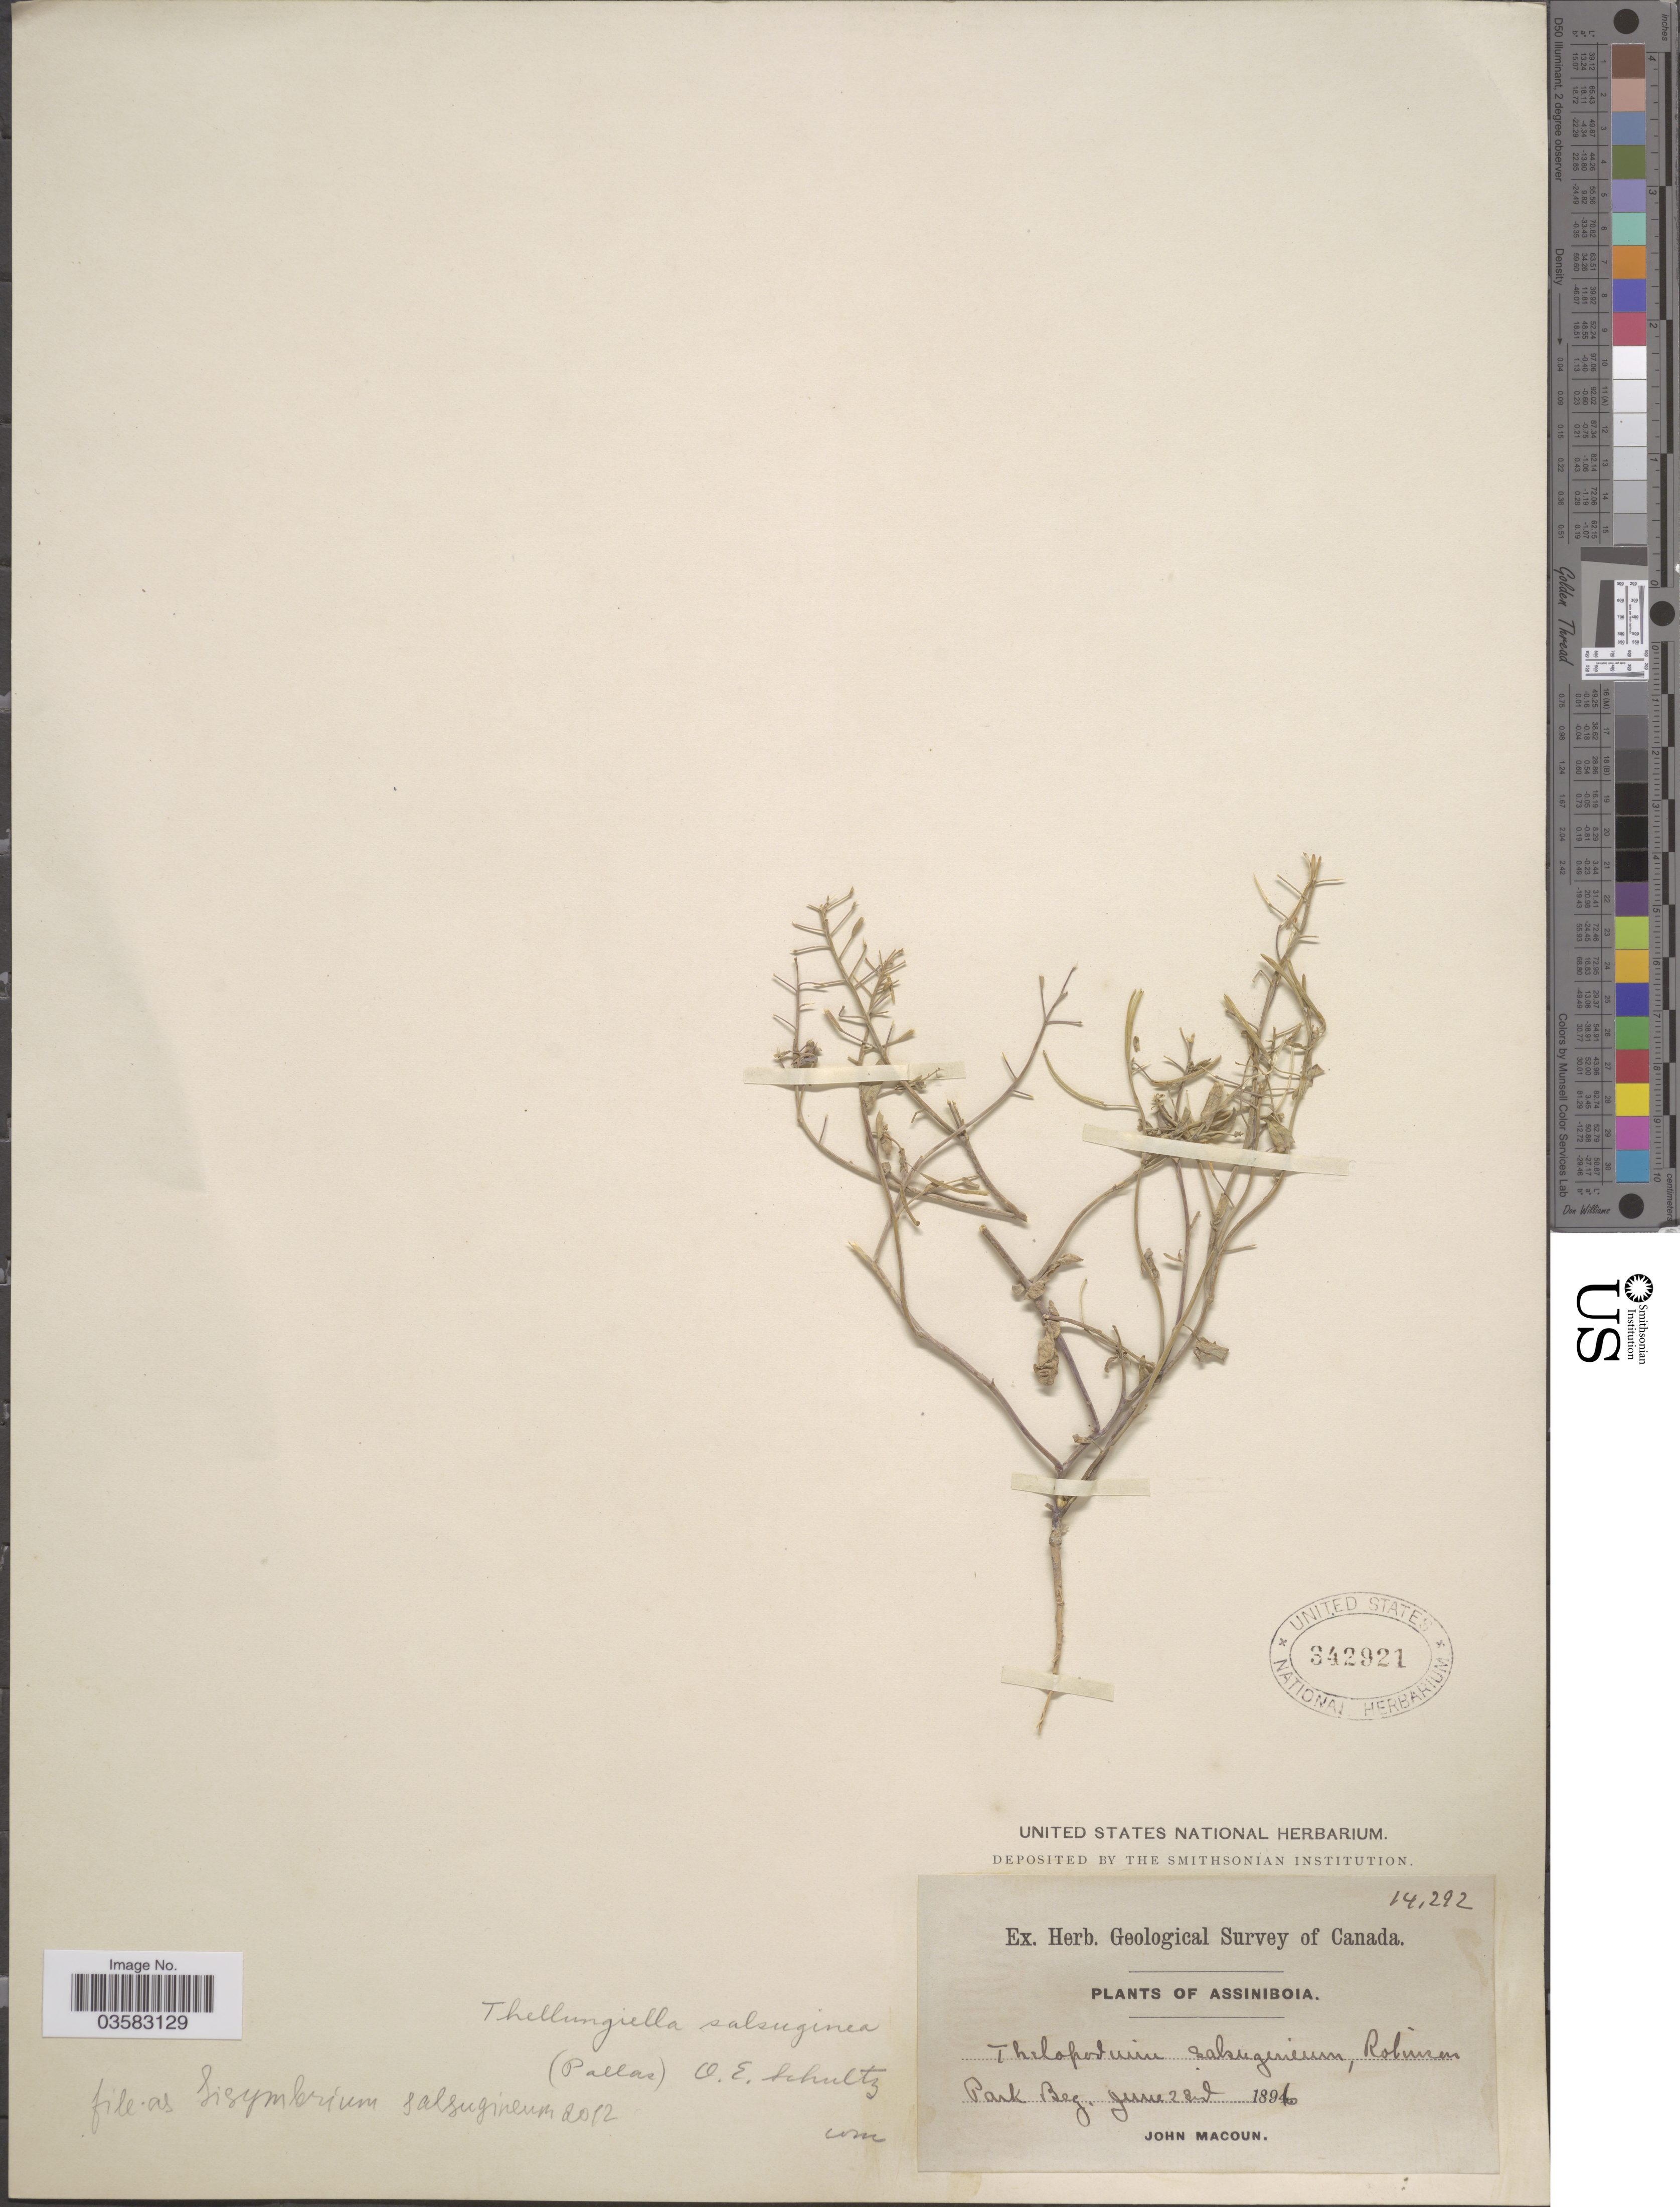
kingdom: Plantae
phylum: Tracheophyta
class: Magnoliopsida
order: Brassicales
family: Brassicaceae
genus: Sisymbrium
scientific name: Sisymbrium salsugineum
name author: Pall.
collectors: J. Macoun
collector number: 14292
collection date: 1896-06-28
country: Canada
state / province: Saskatchewan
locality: Assiniboia. Park Beg.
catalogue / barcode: US 342921